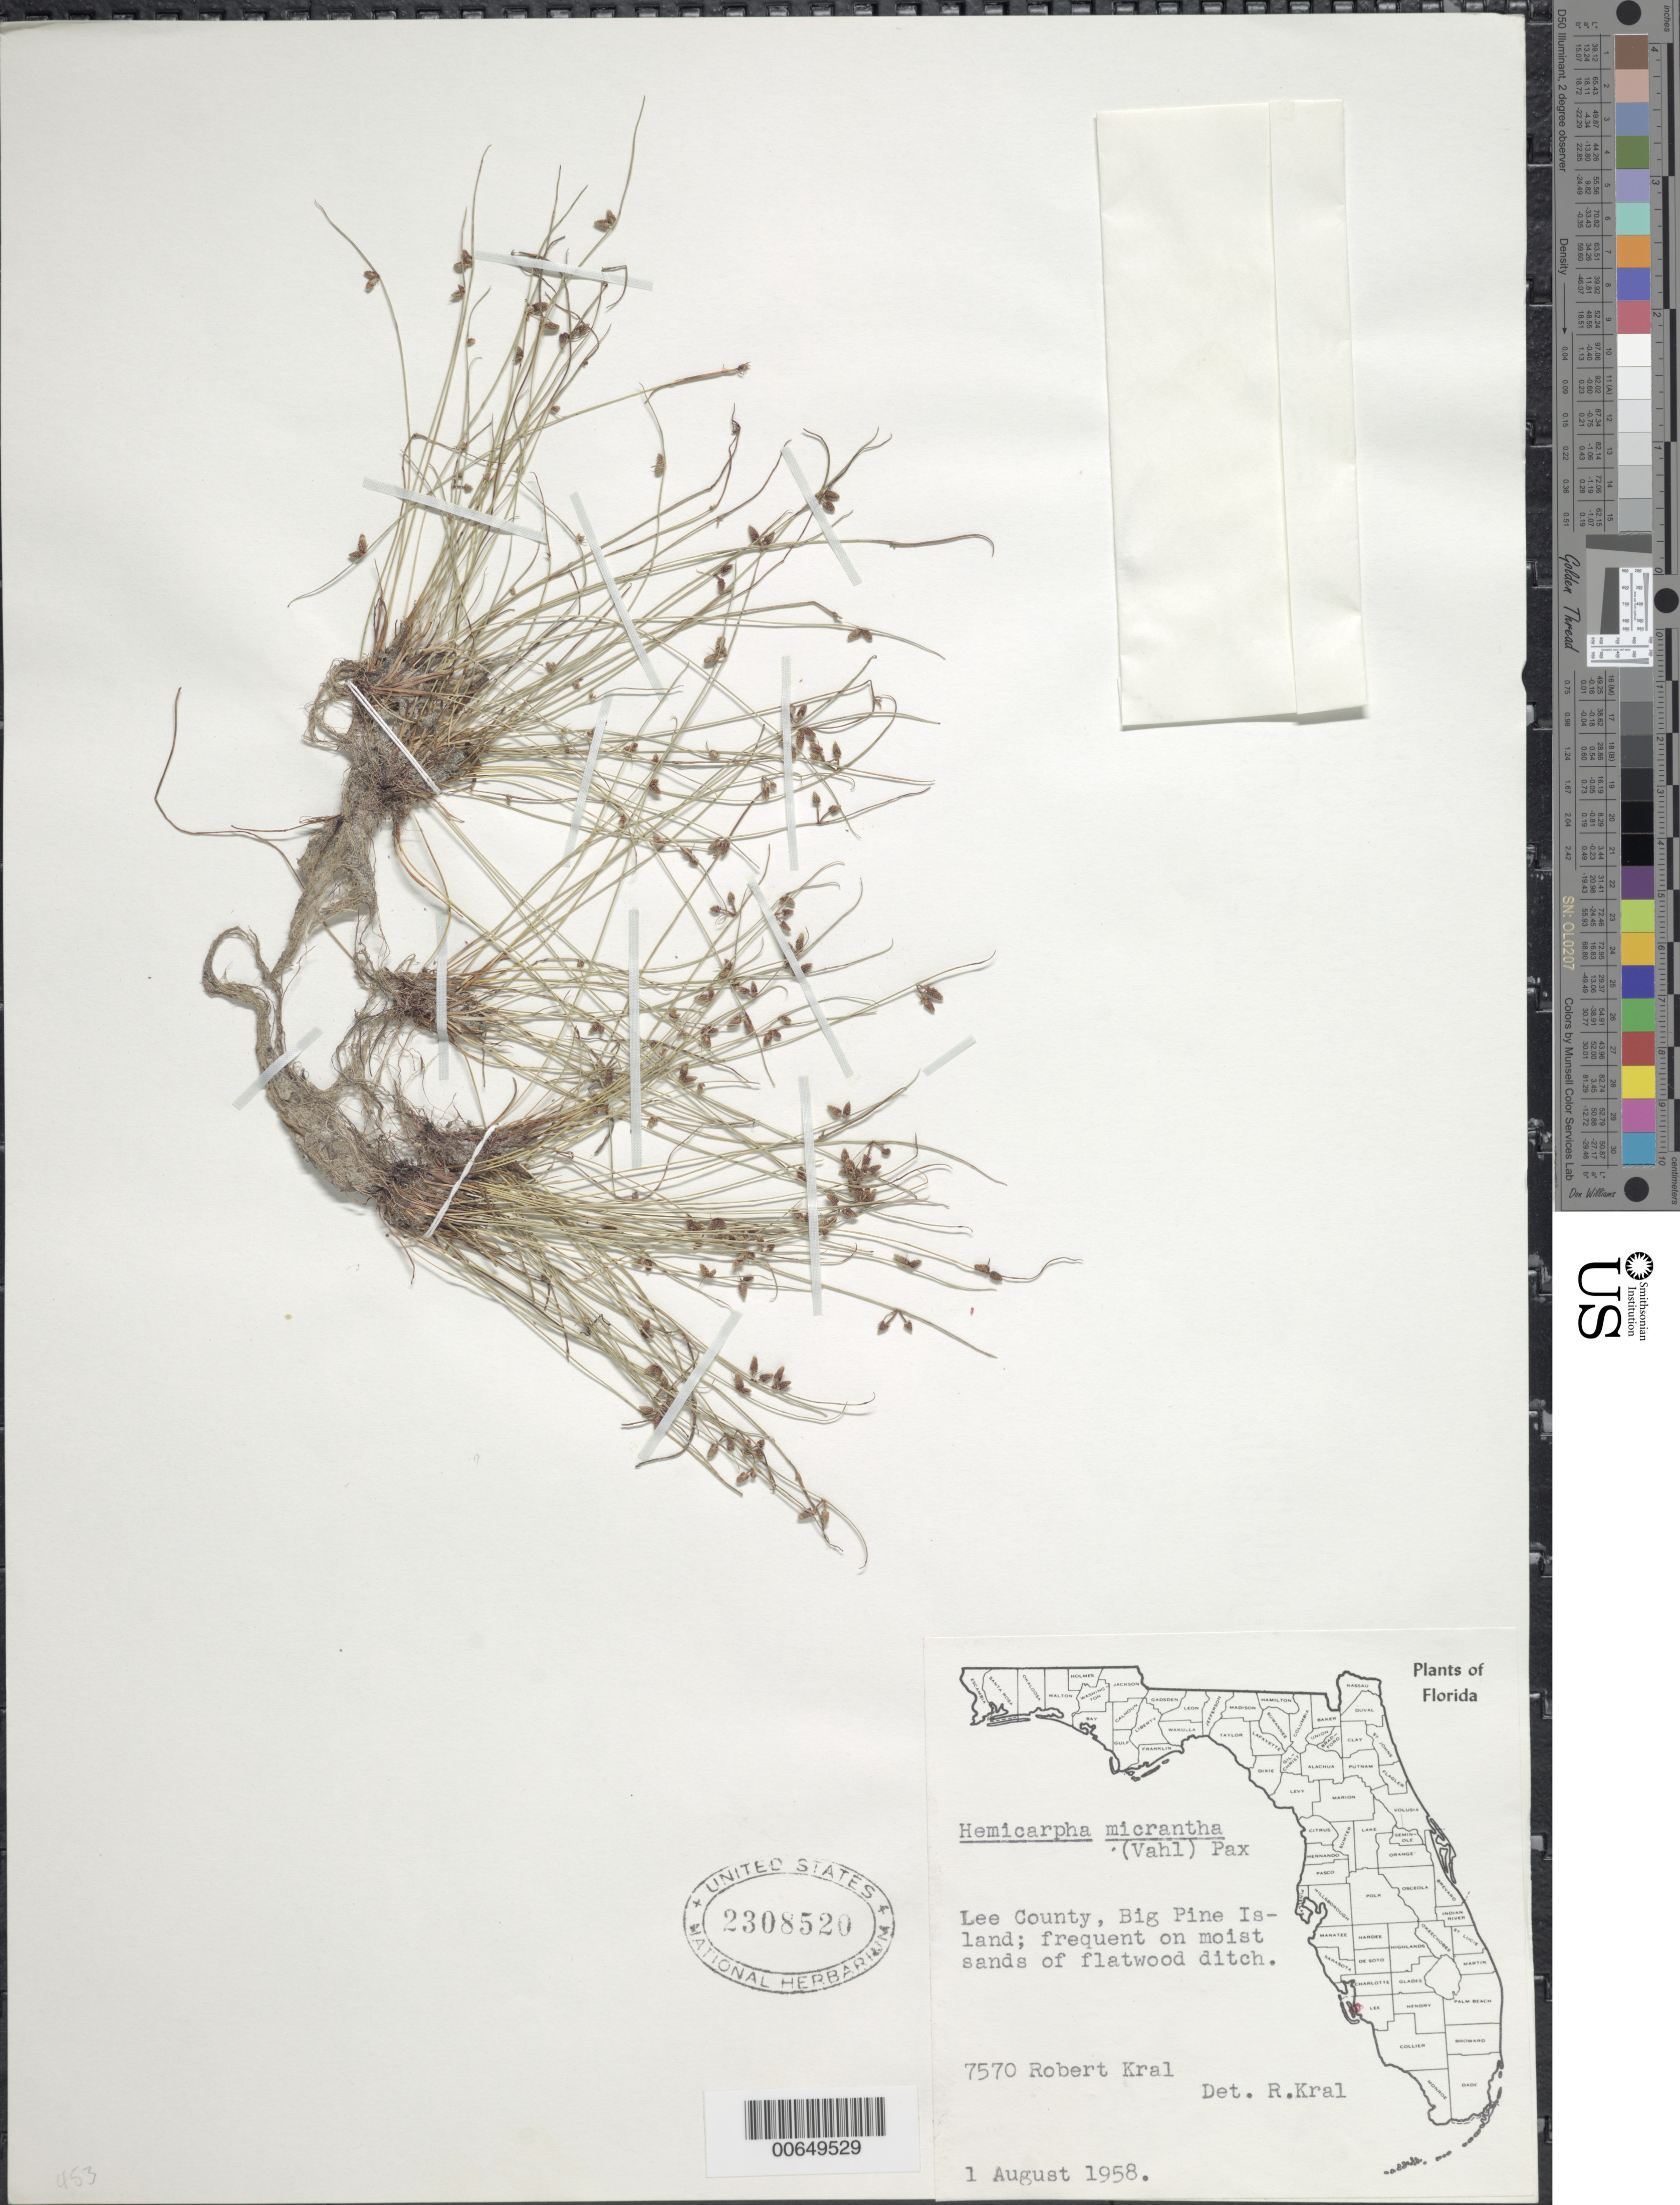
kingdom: Plantae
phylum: Tracheophyta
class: Liliopsida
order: Poales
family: Cyperaceae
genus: Cyperus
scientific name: Cyperus subsquarrosus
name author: (Muhl.) Bauters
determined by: Strong, M. T., (US), Smithsonian Institution - National Museum of Natural History (UNITED STATES)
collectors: R. Kral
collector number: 7570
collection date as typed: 08 Jan 1958 or 01 Aug 1958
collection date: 1958-01-08 or 1958-08-01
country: United States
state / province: Florida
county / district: Lee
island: Big Pine Island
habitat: On moist sands of flatwoods ditch.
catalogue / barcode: US 2308520